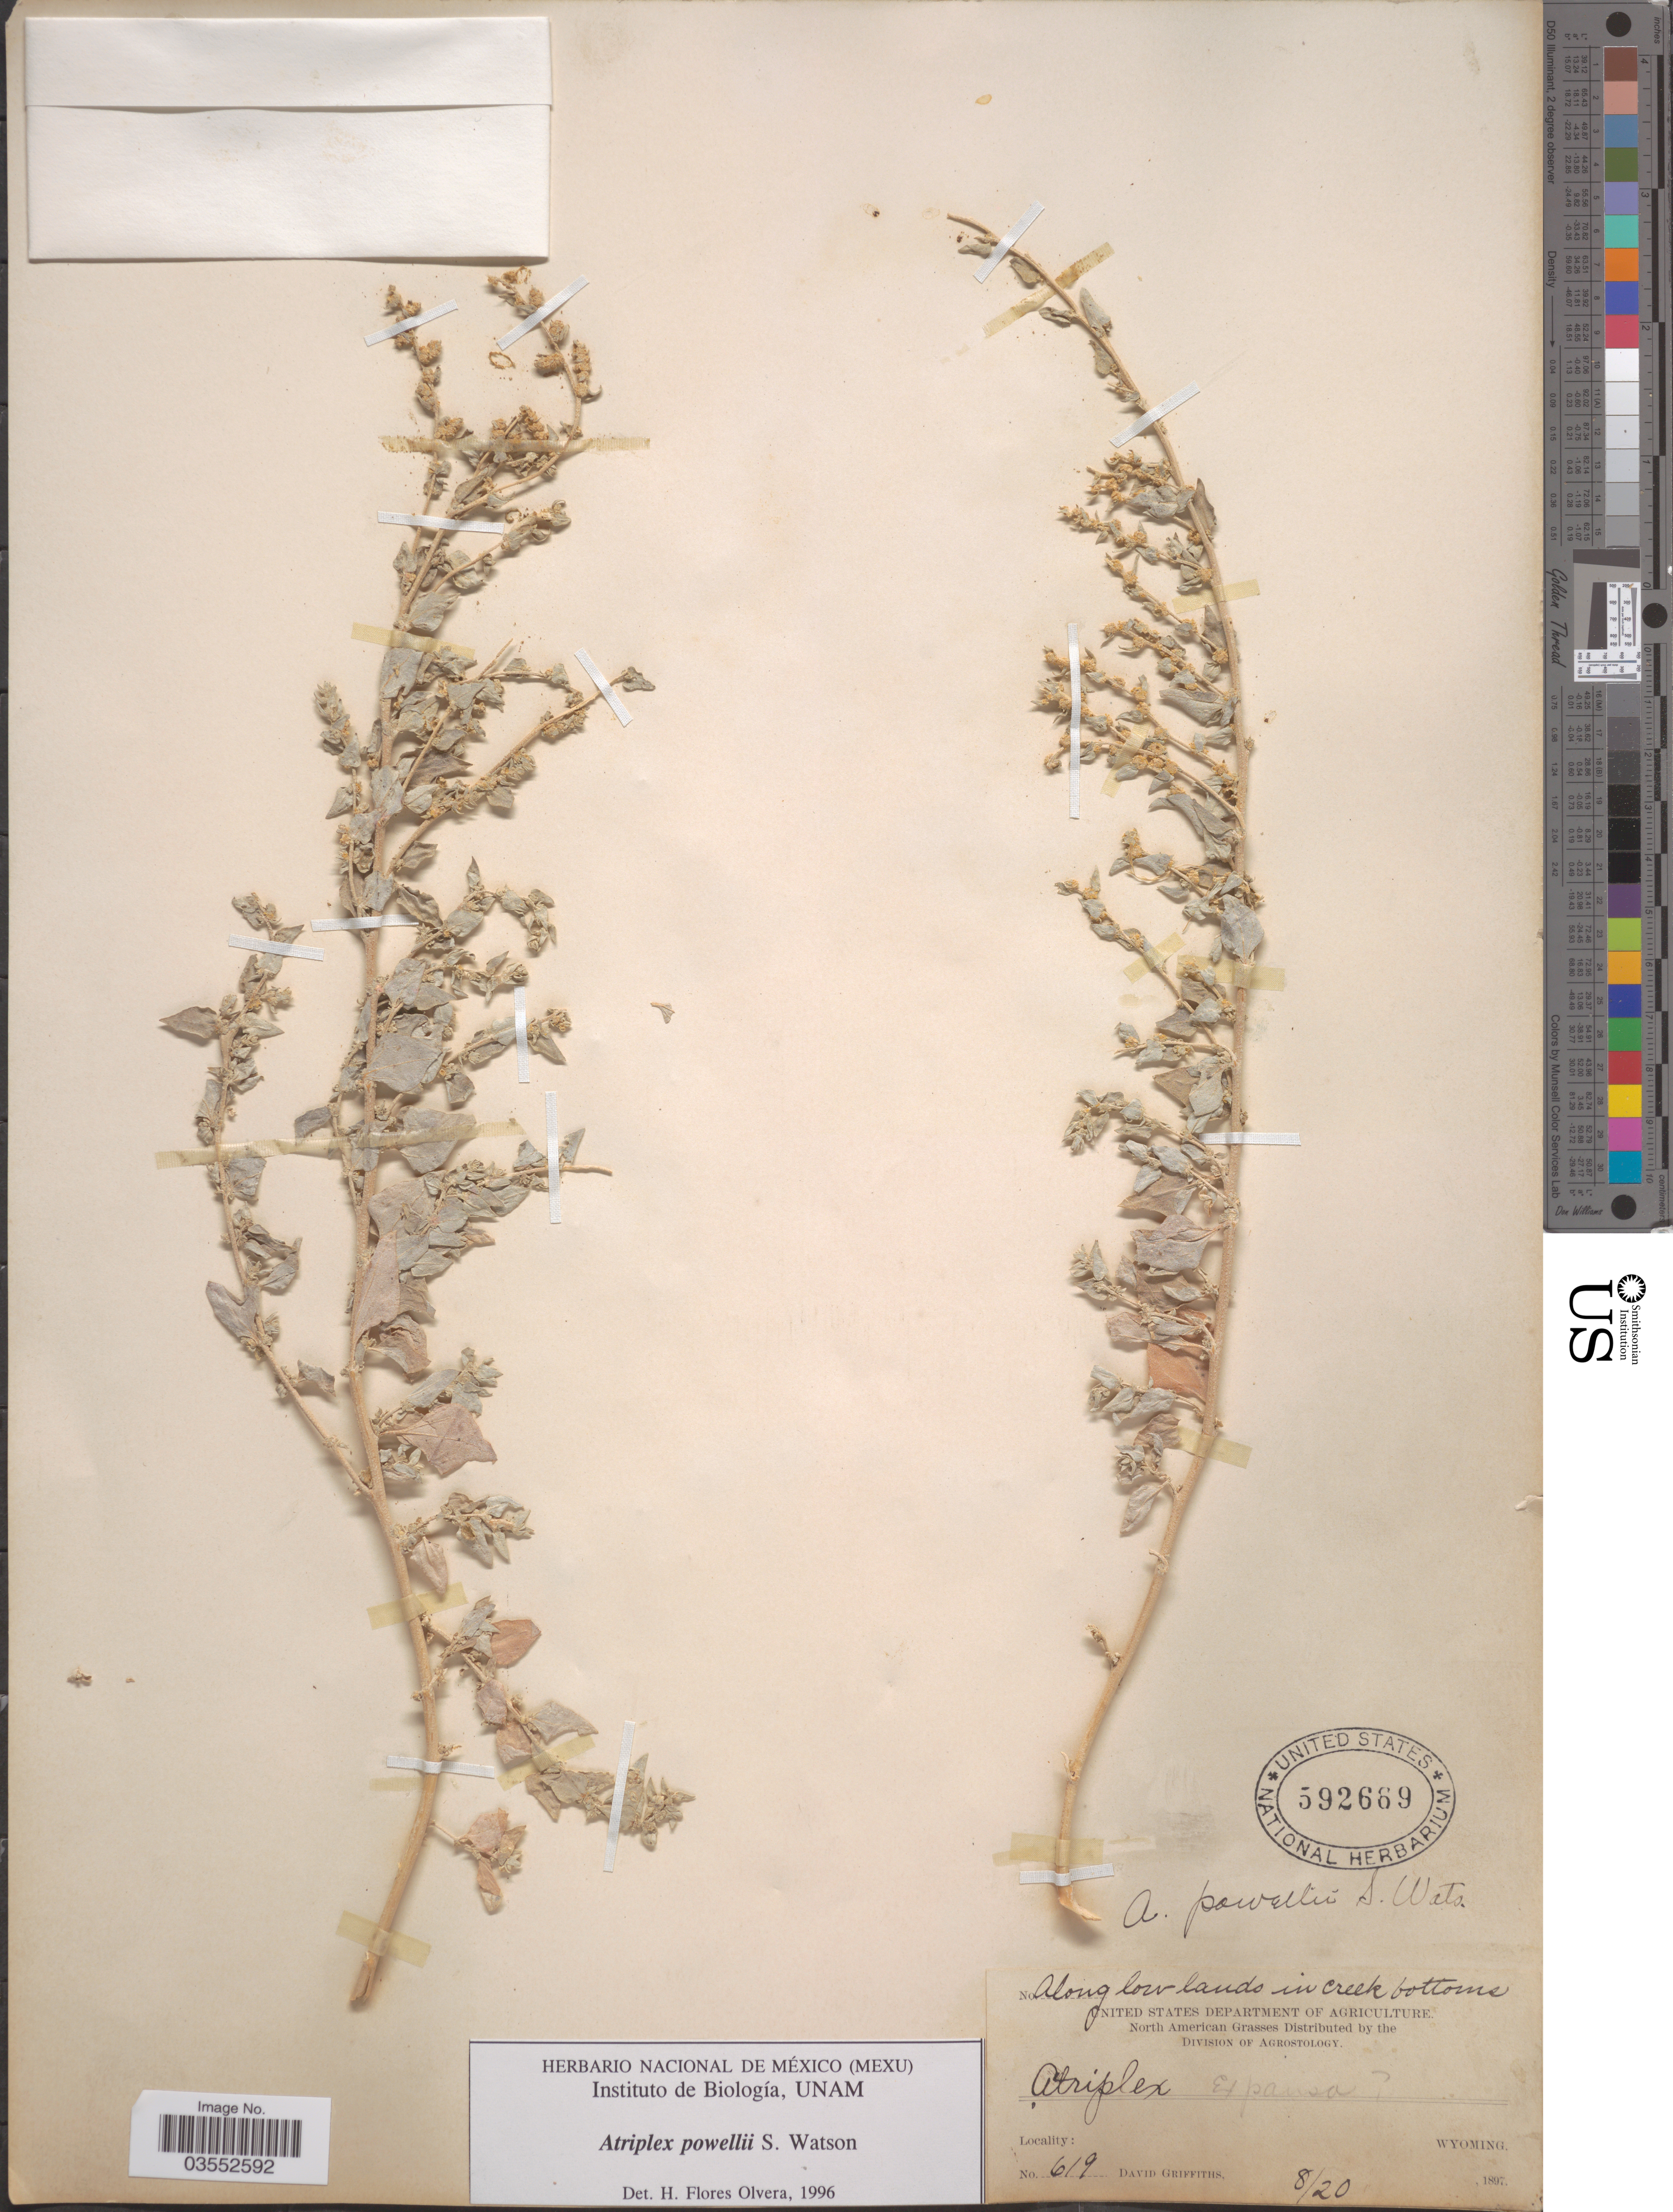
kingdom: Plantae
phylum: Tracheophyta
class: Magnoliopsida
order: Caryophyllales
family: Amaranthaceae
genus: Atriplex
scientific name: Atriplex powellii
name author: S. Watson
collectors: D. Griffiths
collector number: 619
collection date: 1897-08-20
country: United States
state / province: Wyoming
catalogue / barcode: US 592669